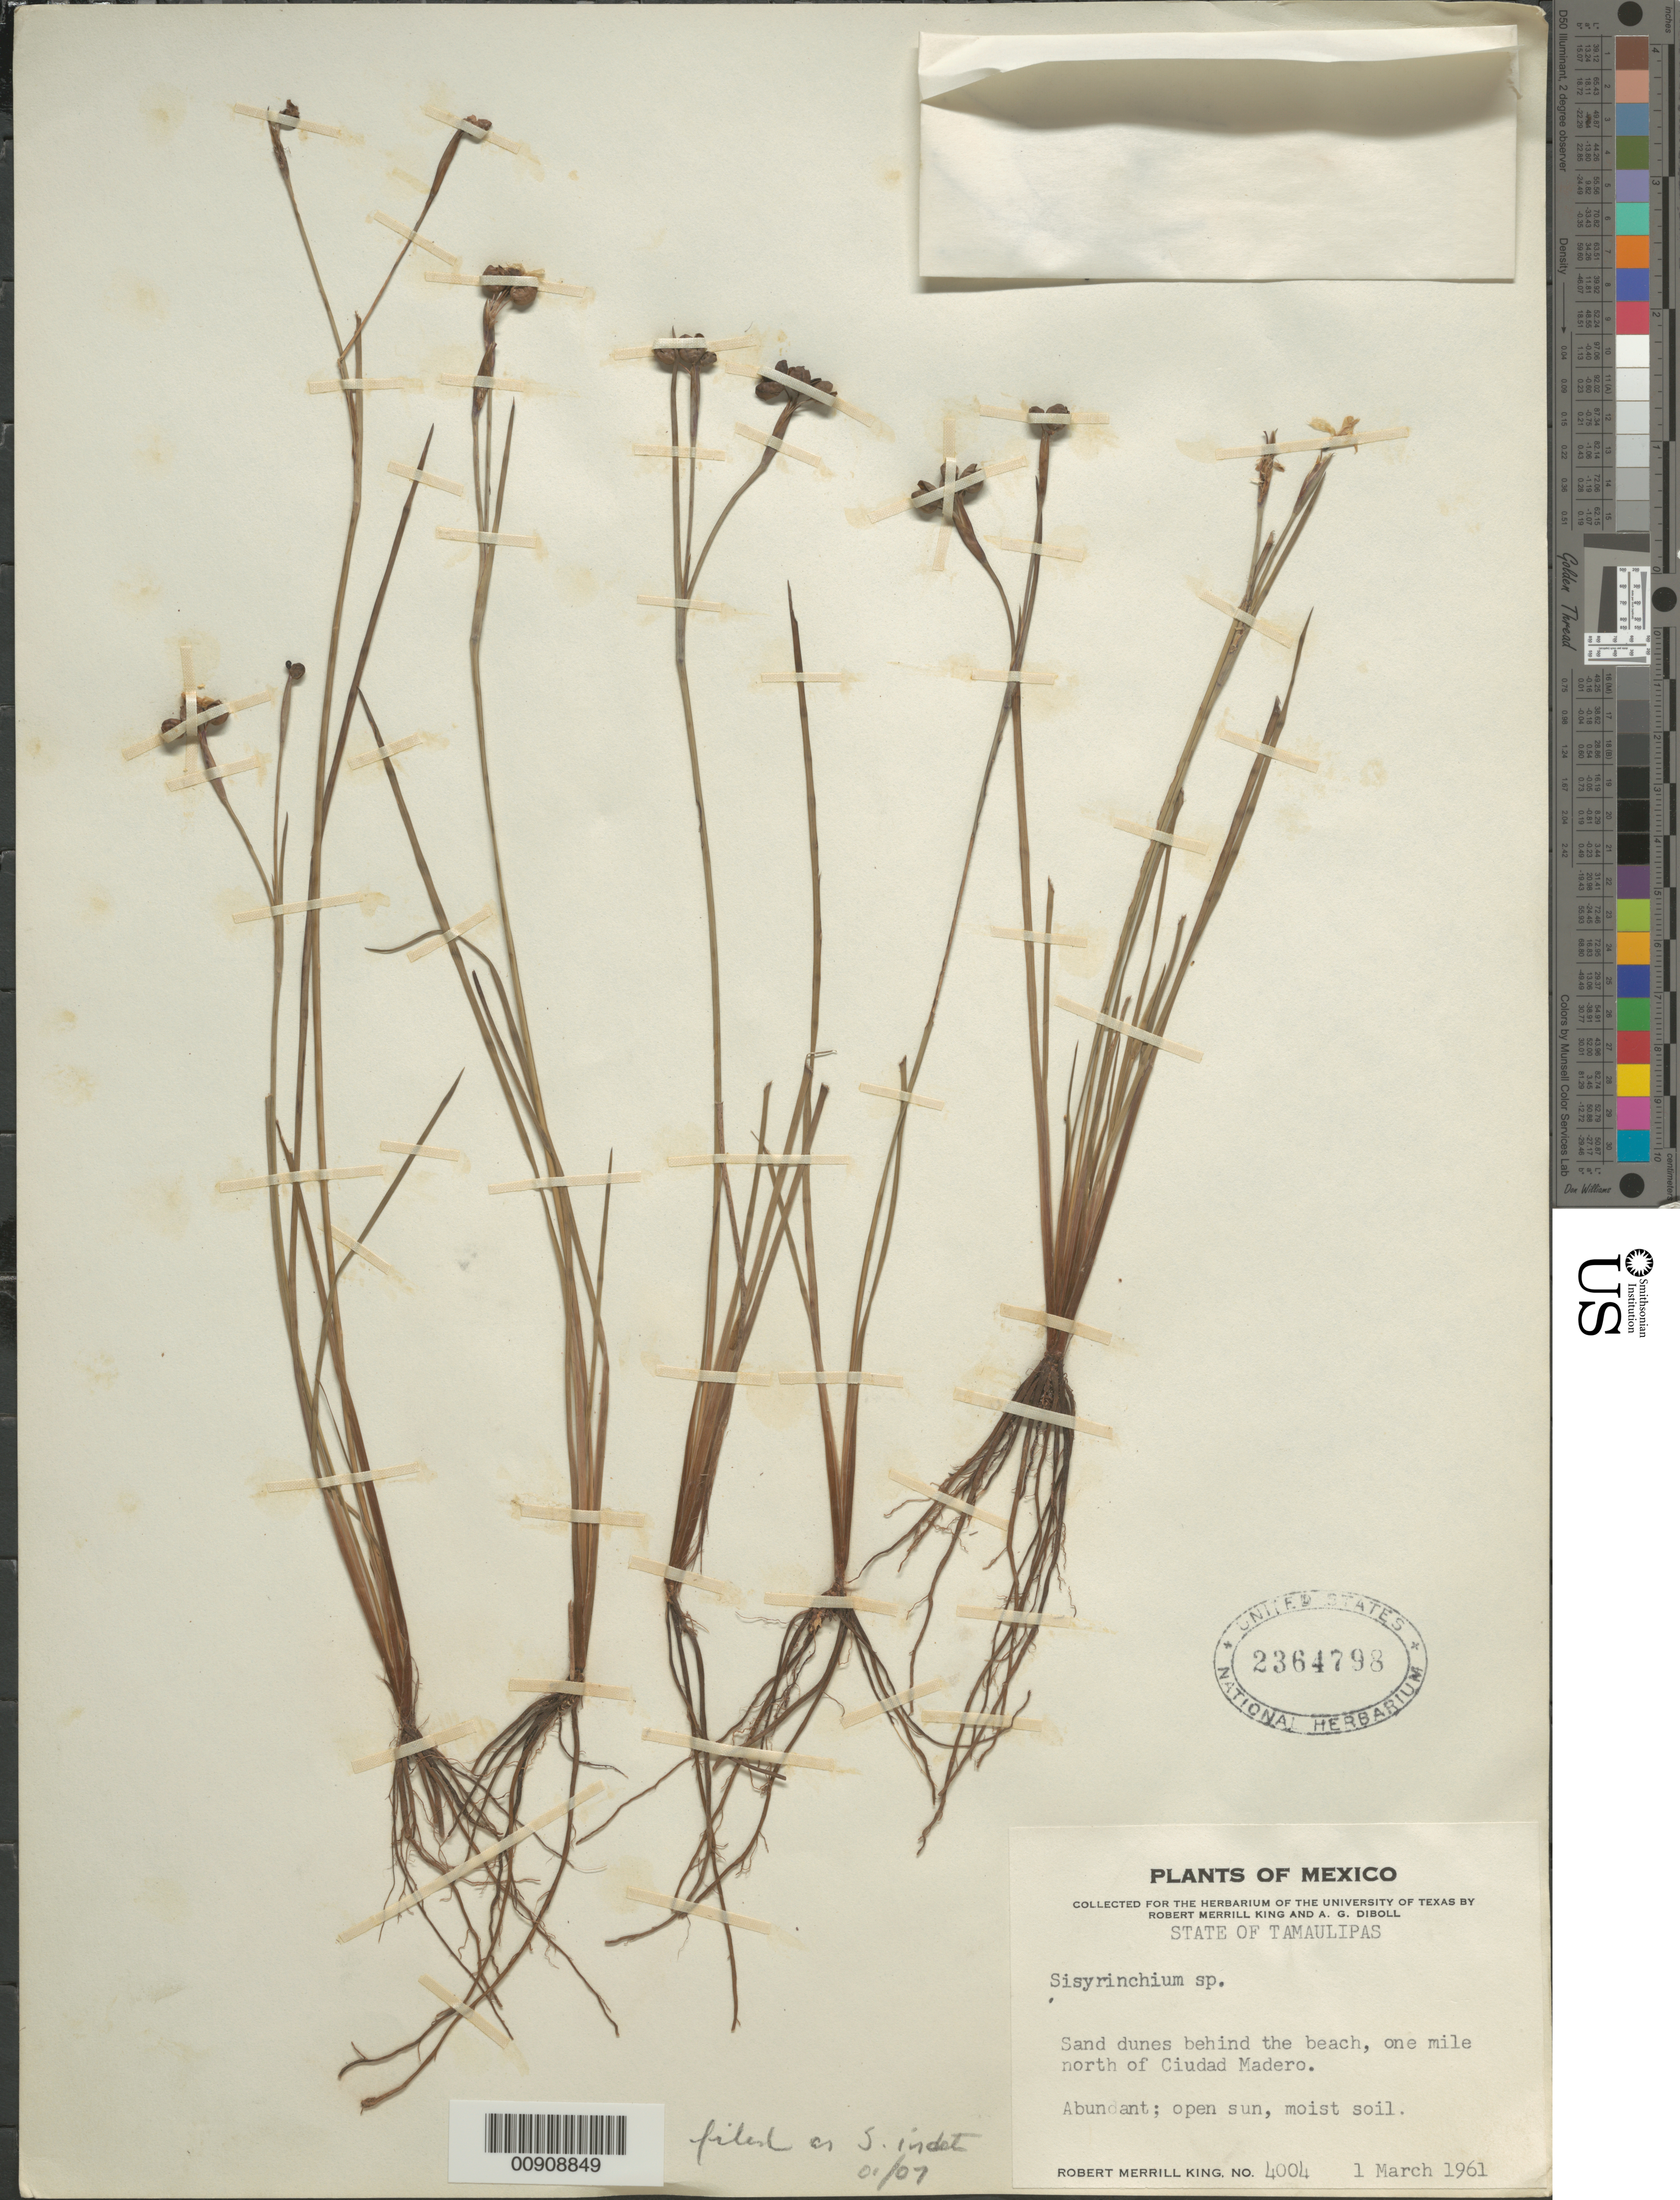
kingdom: Plantae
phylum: Tracheophyta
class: Liliopsida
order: Asparagales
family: Iridaceae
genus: Sisyrinchium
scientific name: Sisyrinchium sp.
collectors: R. M. King & A. Diboll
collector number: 4004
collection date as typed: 01 Mar 1961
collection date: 1961-03-01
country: Mexico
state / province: Tamaulipas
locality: Sand dunes behind the beach, one mile north of Ciudad Madero.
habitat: Open sun, moist soil. Sand dunes behind the beach.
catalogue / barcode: US 2364798